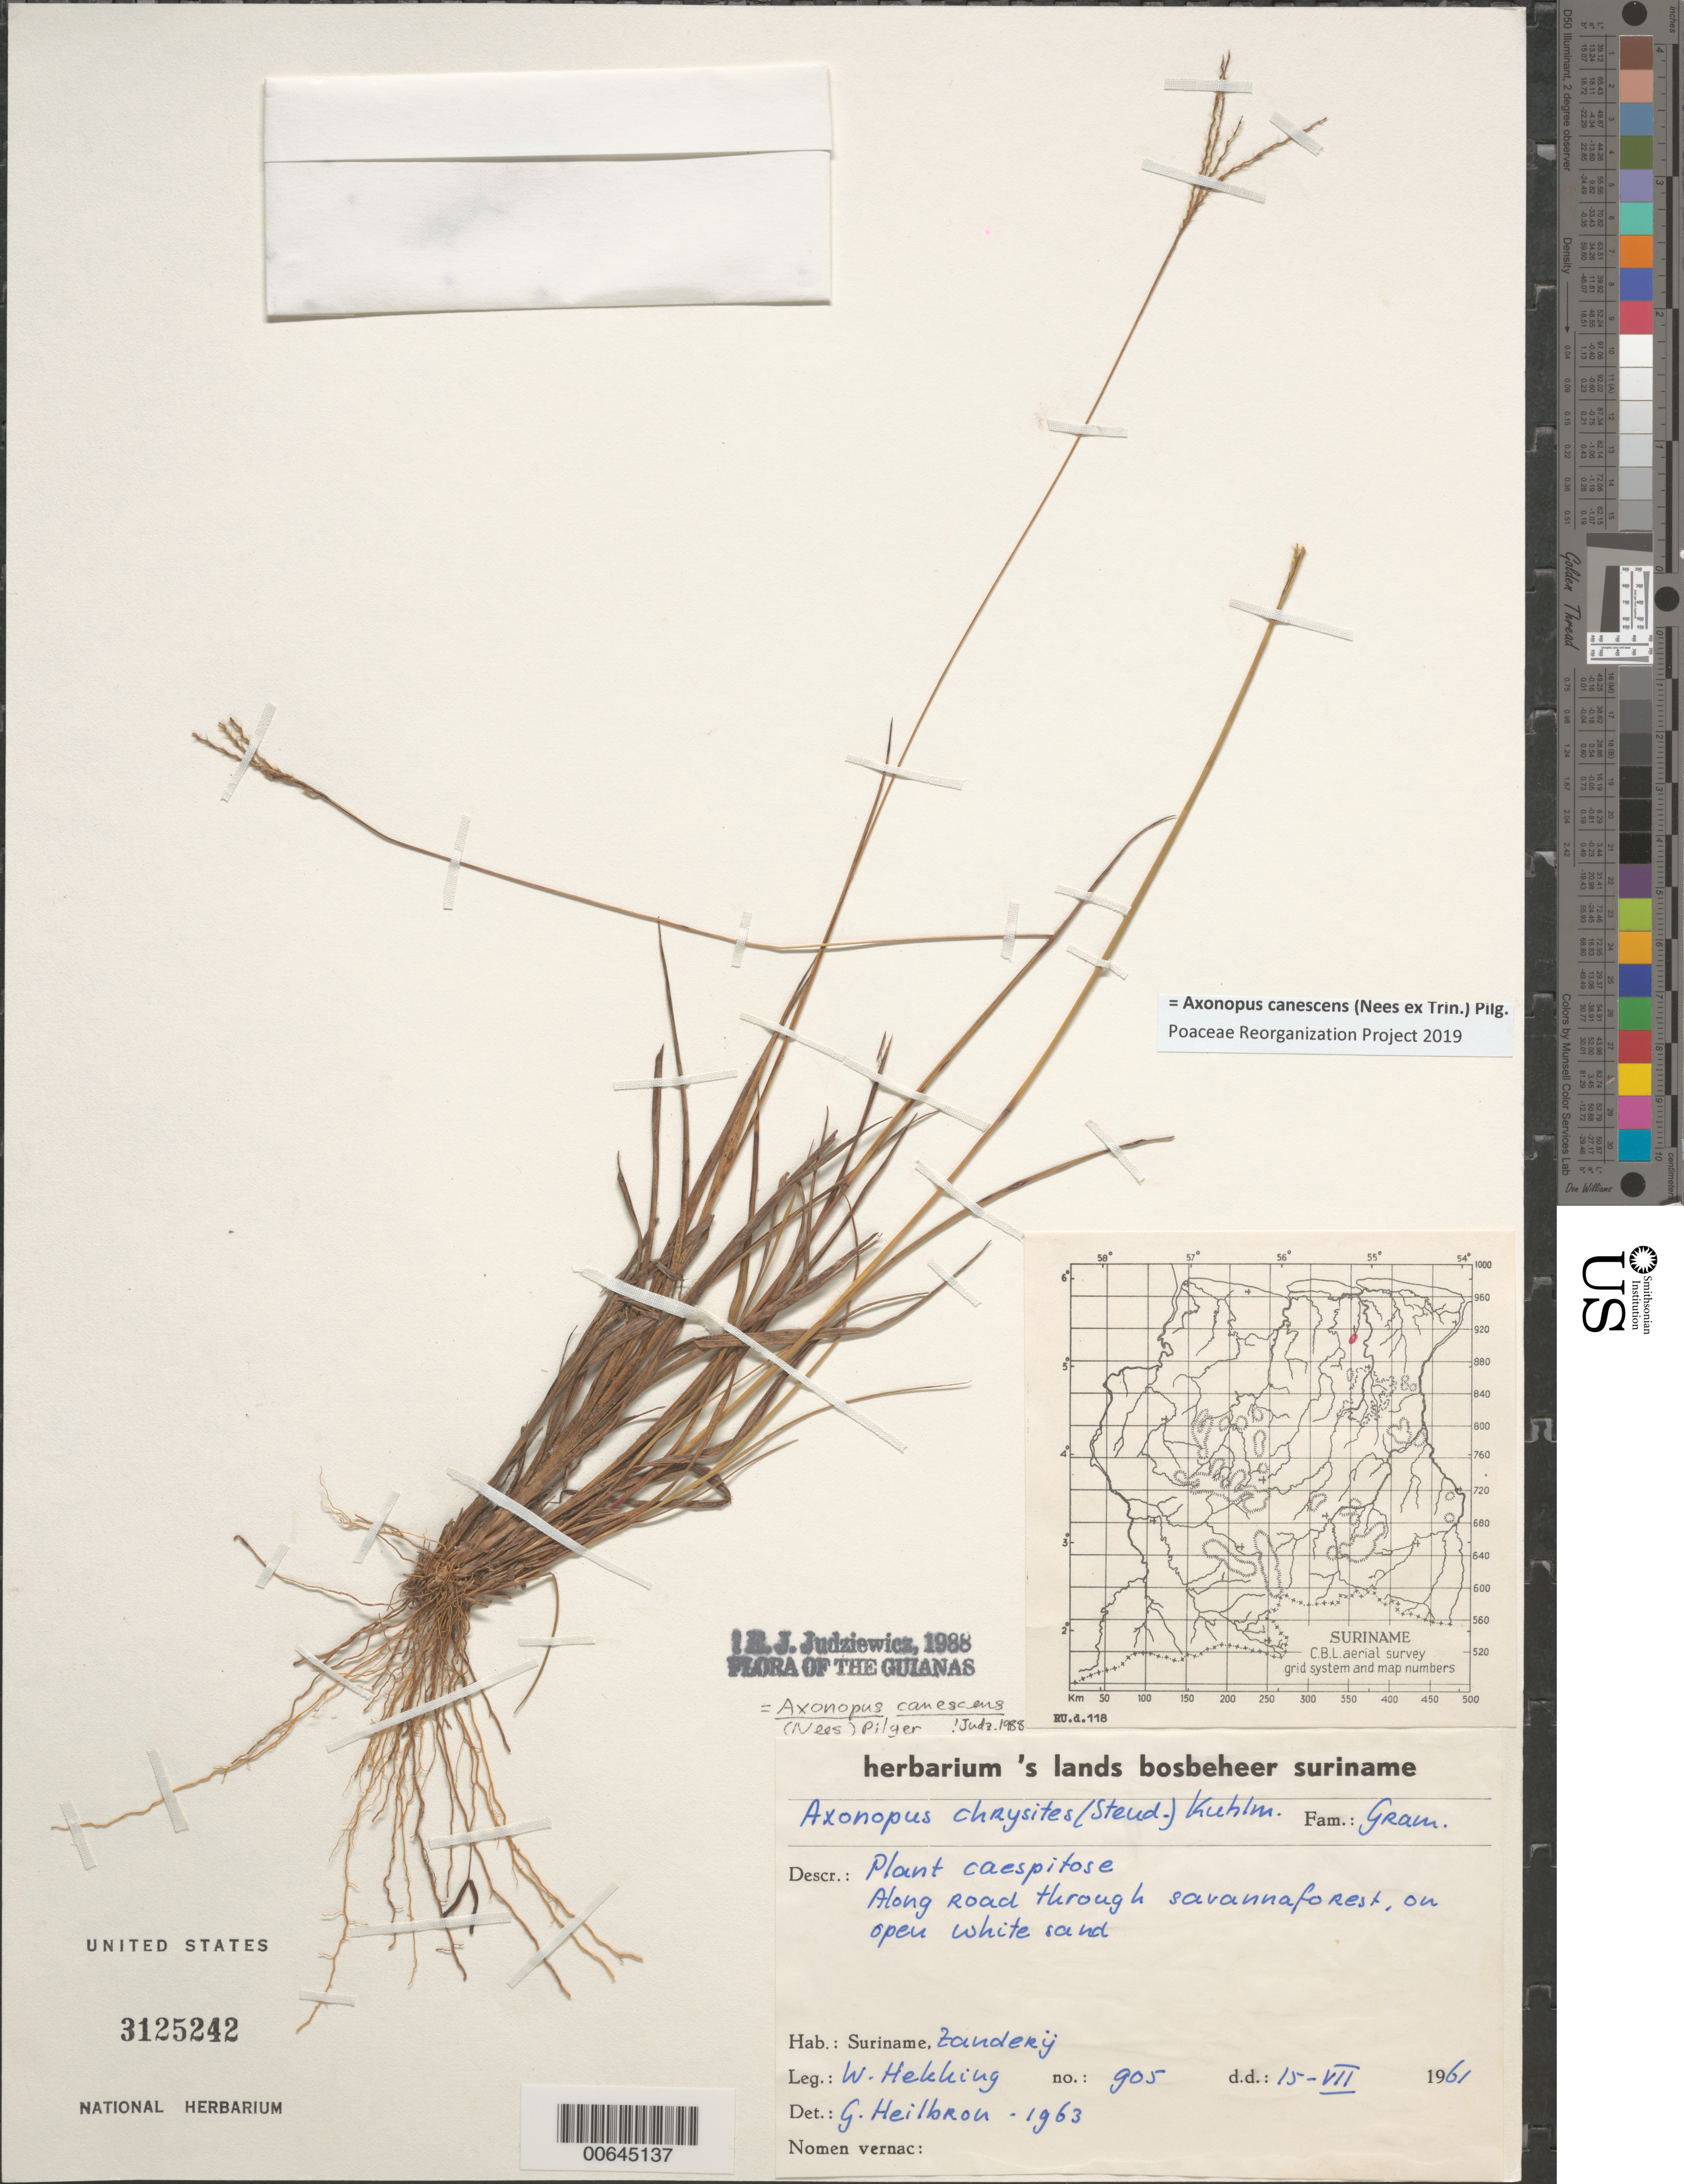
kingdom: Plantae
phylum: Tracheophyta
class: Liliopsida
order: Poales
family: Poaceae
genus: Axonopus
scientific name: Axonopus canescens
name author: (Nees ex Trin.) Pilg.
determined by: Judziewicz, E. J.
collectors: W. H. A. Hekking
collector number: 905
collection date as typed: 15-Jul-61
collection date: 1961-07-15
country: Suriname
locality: Zanderij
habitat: Along road through savanna forest, on open white sand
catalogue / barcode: US 3125242